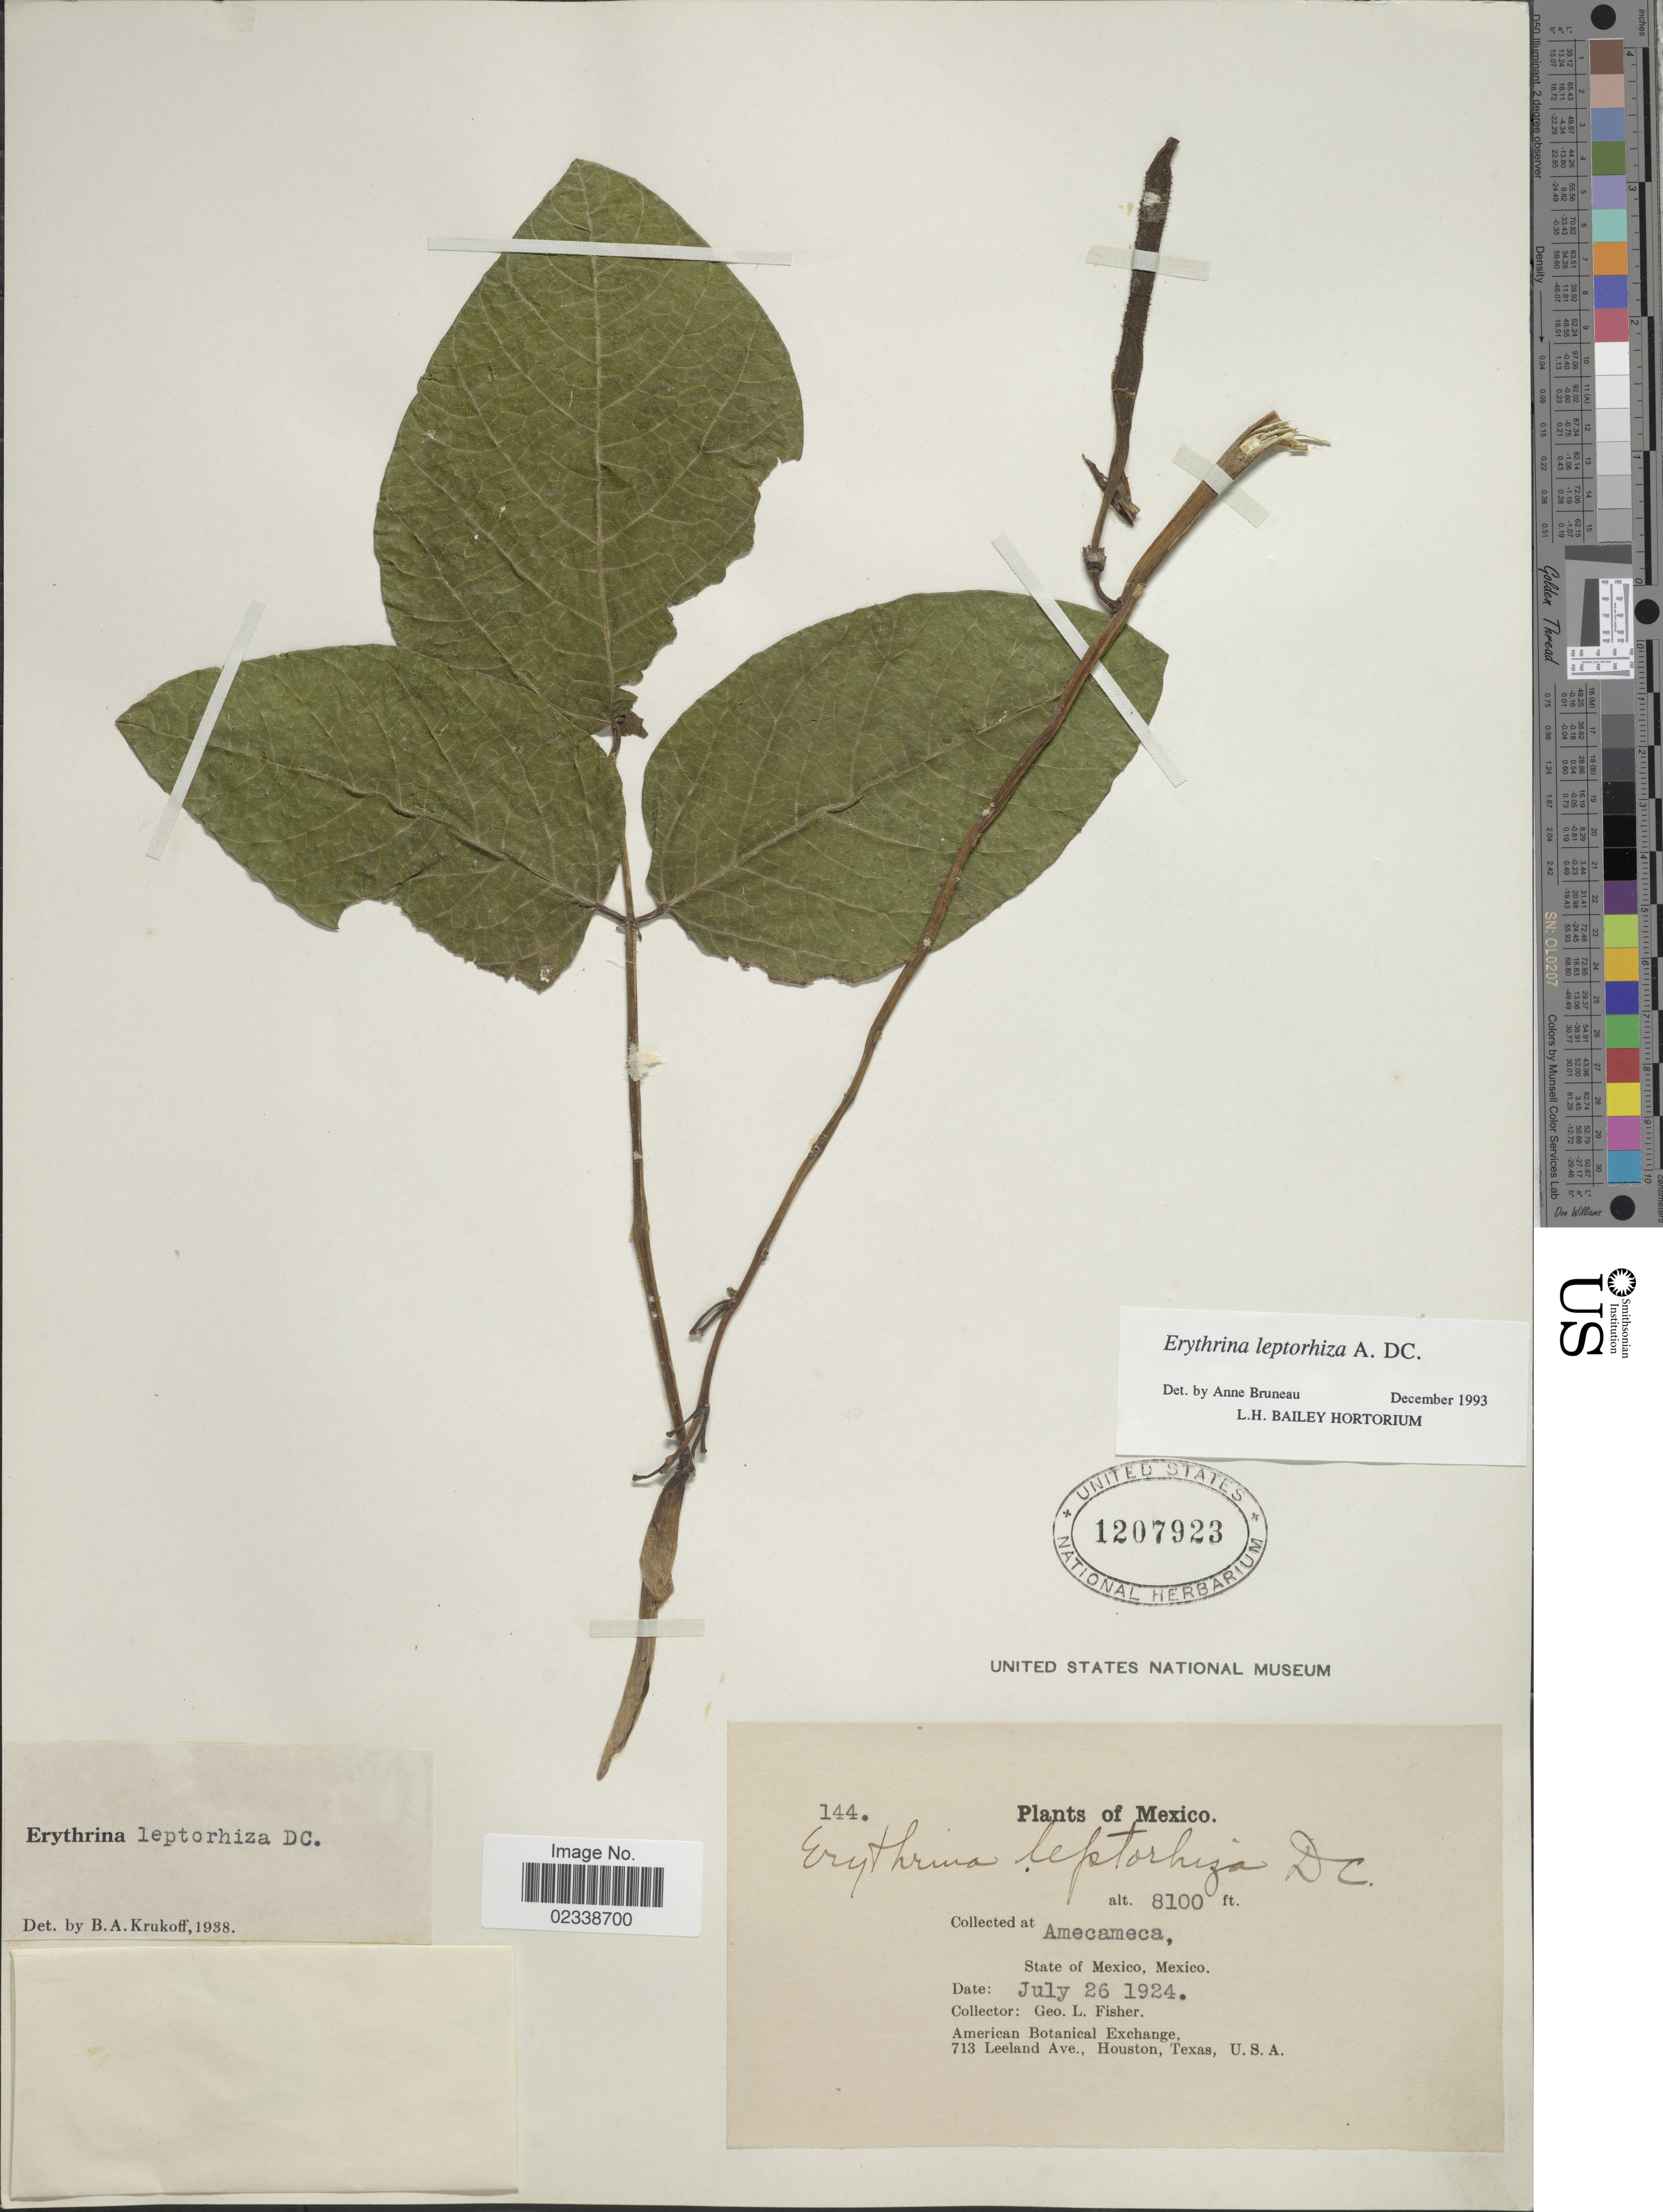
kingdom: Plantae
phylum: Tracheophyta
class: Magnoliopsida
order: Fabales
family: Fabaceae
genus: Erythrina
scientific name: Erythrina leptorhiza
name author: Moc. & Sessé ex DC.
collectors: G. L. Fisher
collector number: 144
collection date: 1924-07-26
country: Mexico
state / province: México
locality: Amecameca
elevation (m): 2469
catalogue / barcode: US 1207923